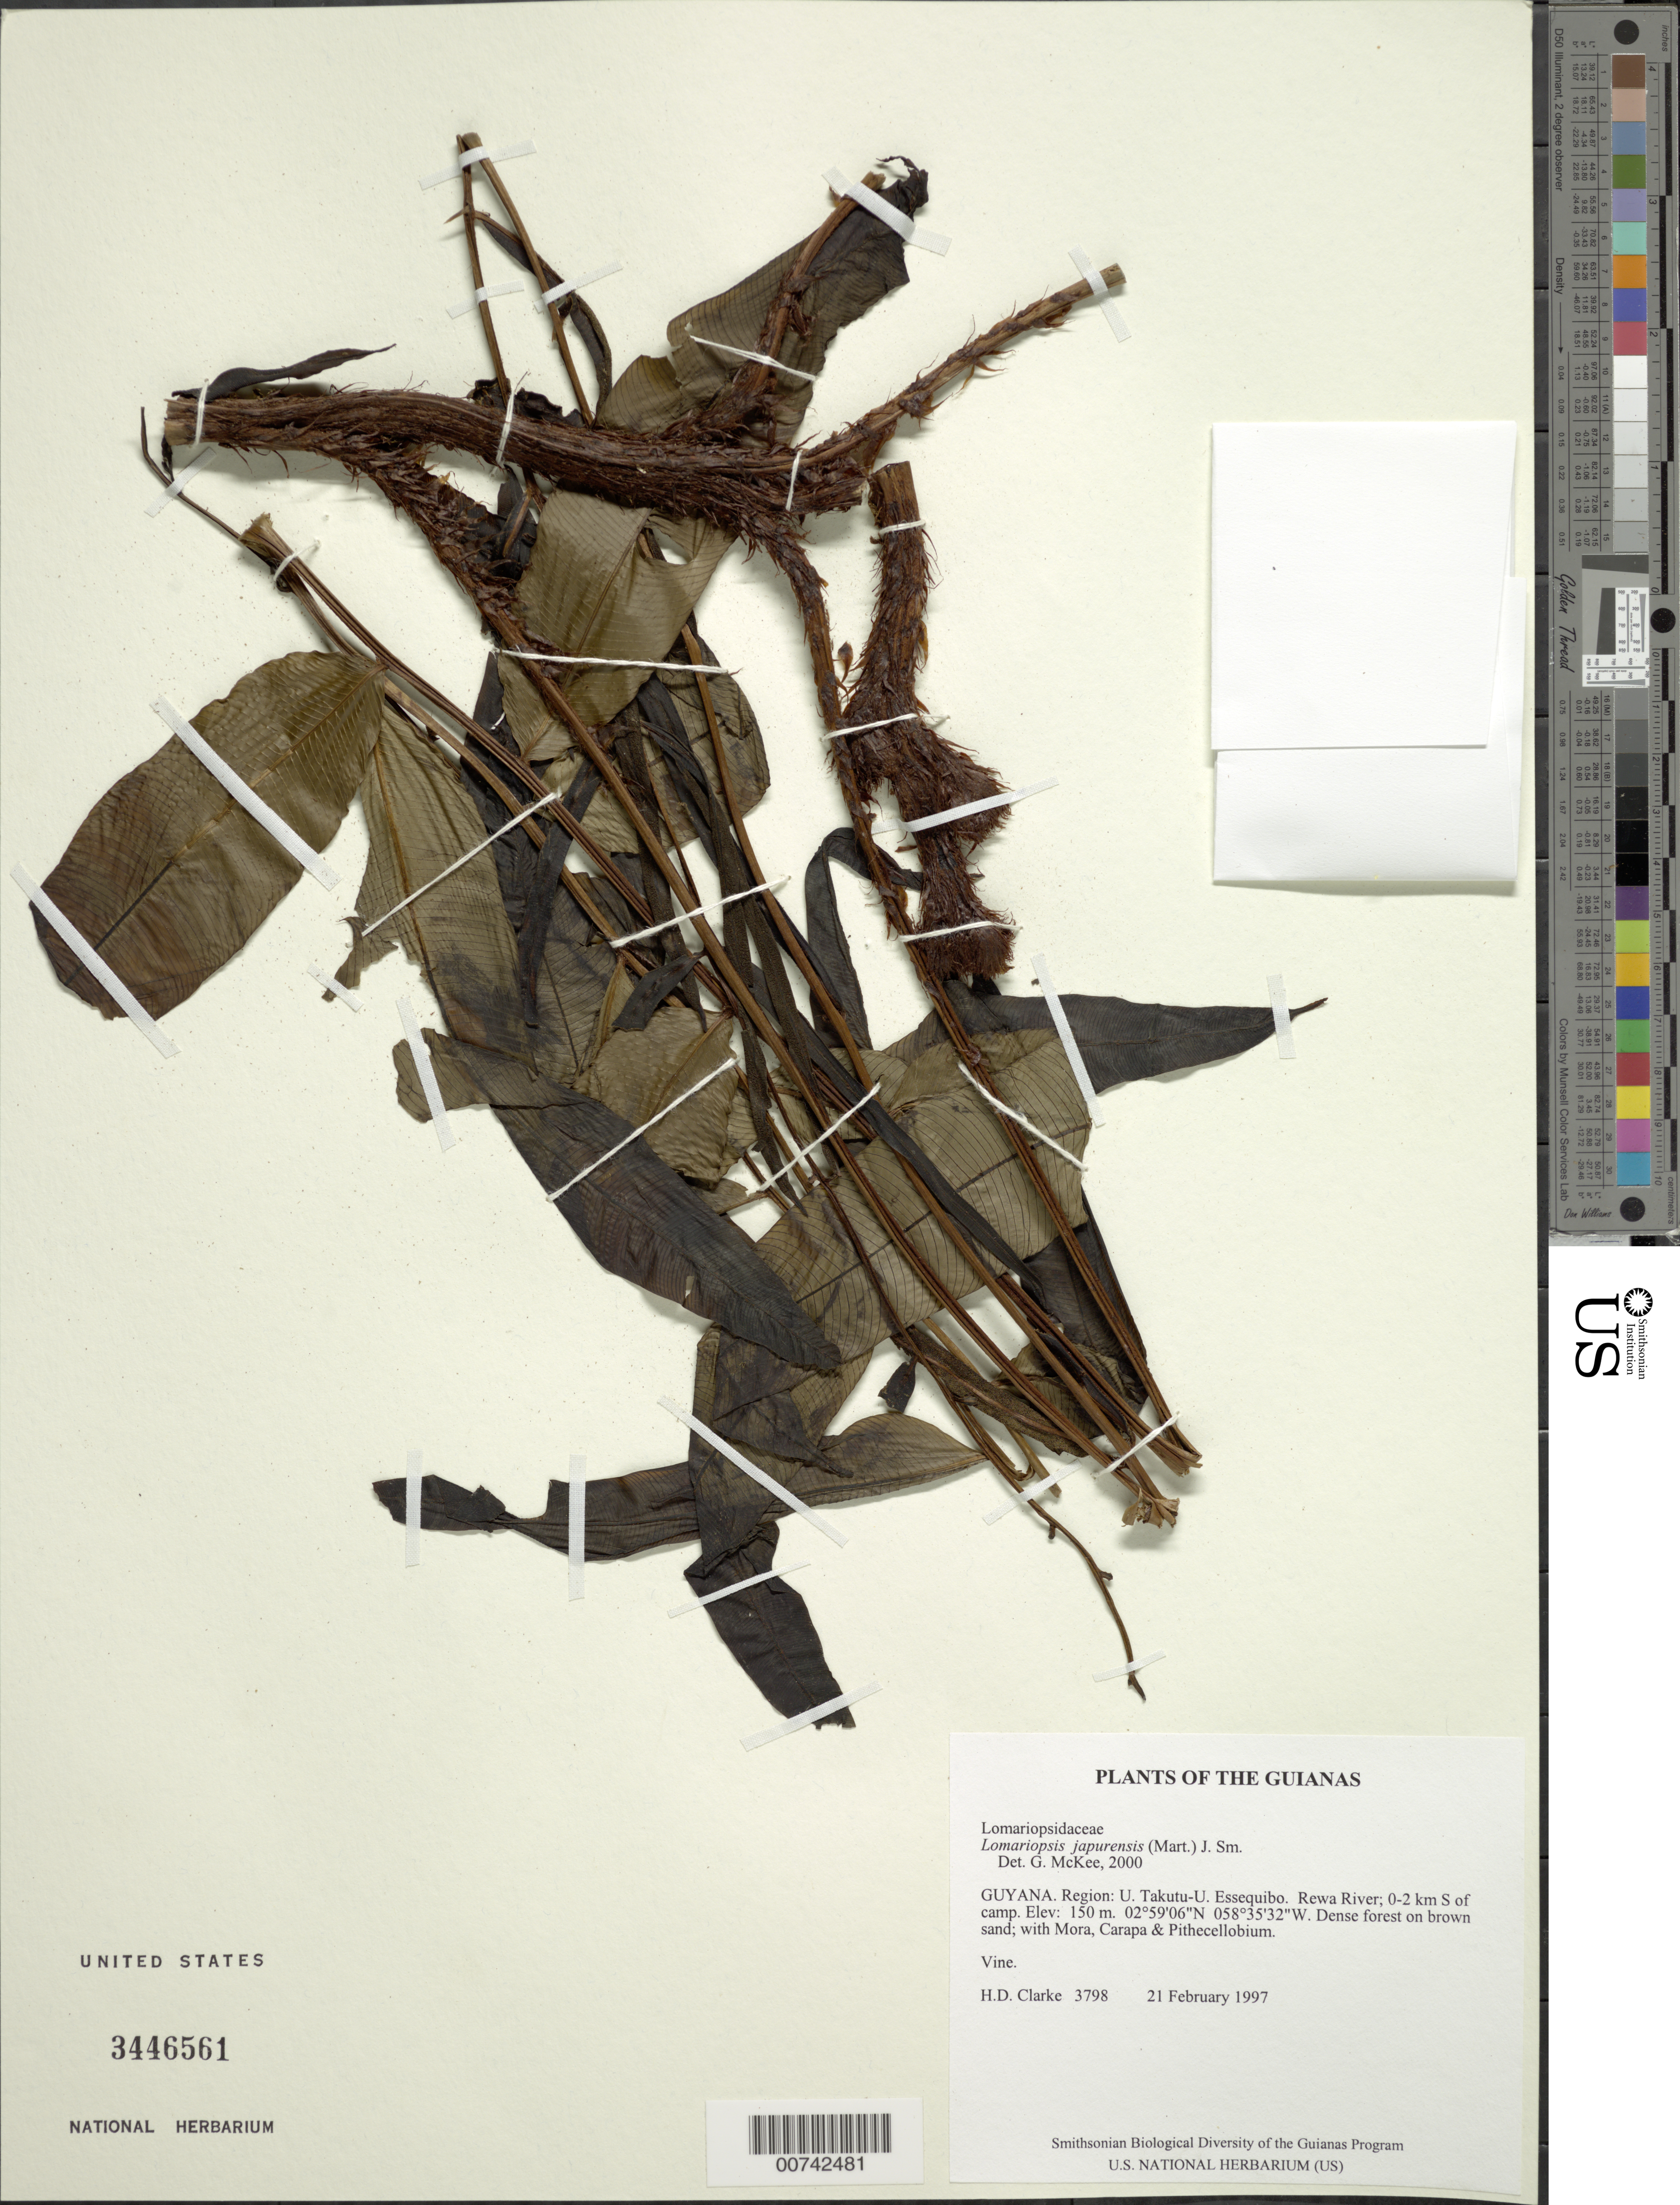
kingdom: Plantae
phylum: Tracheophyta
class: Polypodiopsida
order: Polypodiales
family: Lomariopsidaceae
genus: Lomariopsis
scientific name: Lomariopsis japurensis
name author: (Mart.) J. Sm.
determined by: McKee, G. S., (US), NMNH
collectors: H. D. Clarke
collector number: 3798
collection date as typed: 21 February 1997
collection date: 1997-02-21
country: Guyana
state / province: U. Takutu-U. Essequibo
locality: Rewa River; 0-2 km S of camp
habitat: Dense forest on brown sand; with Mora, Carapa & Pithecellobium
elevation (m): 150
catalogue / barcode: US 3446561